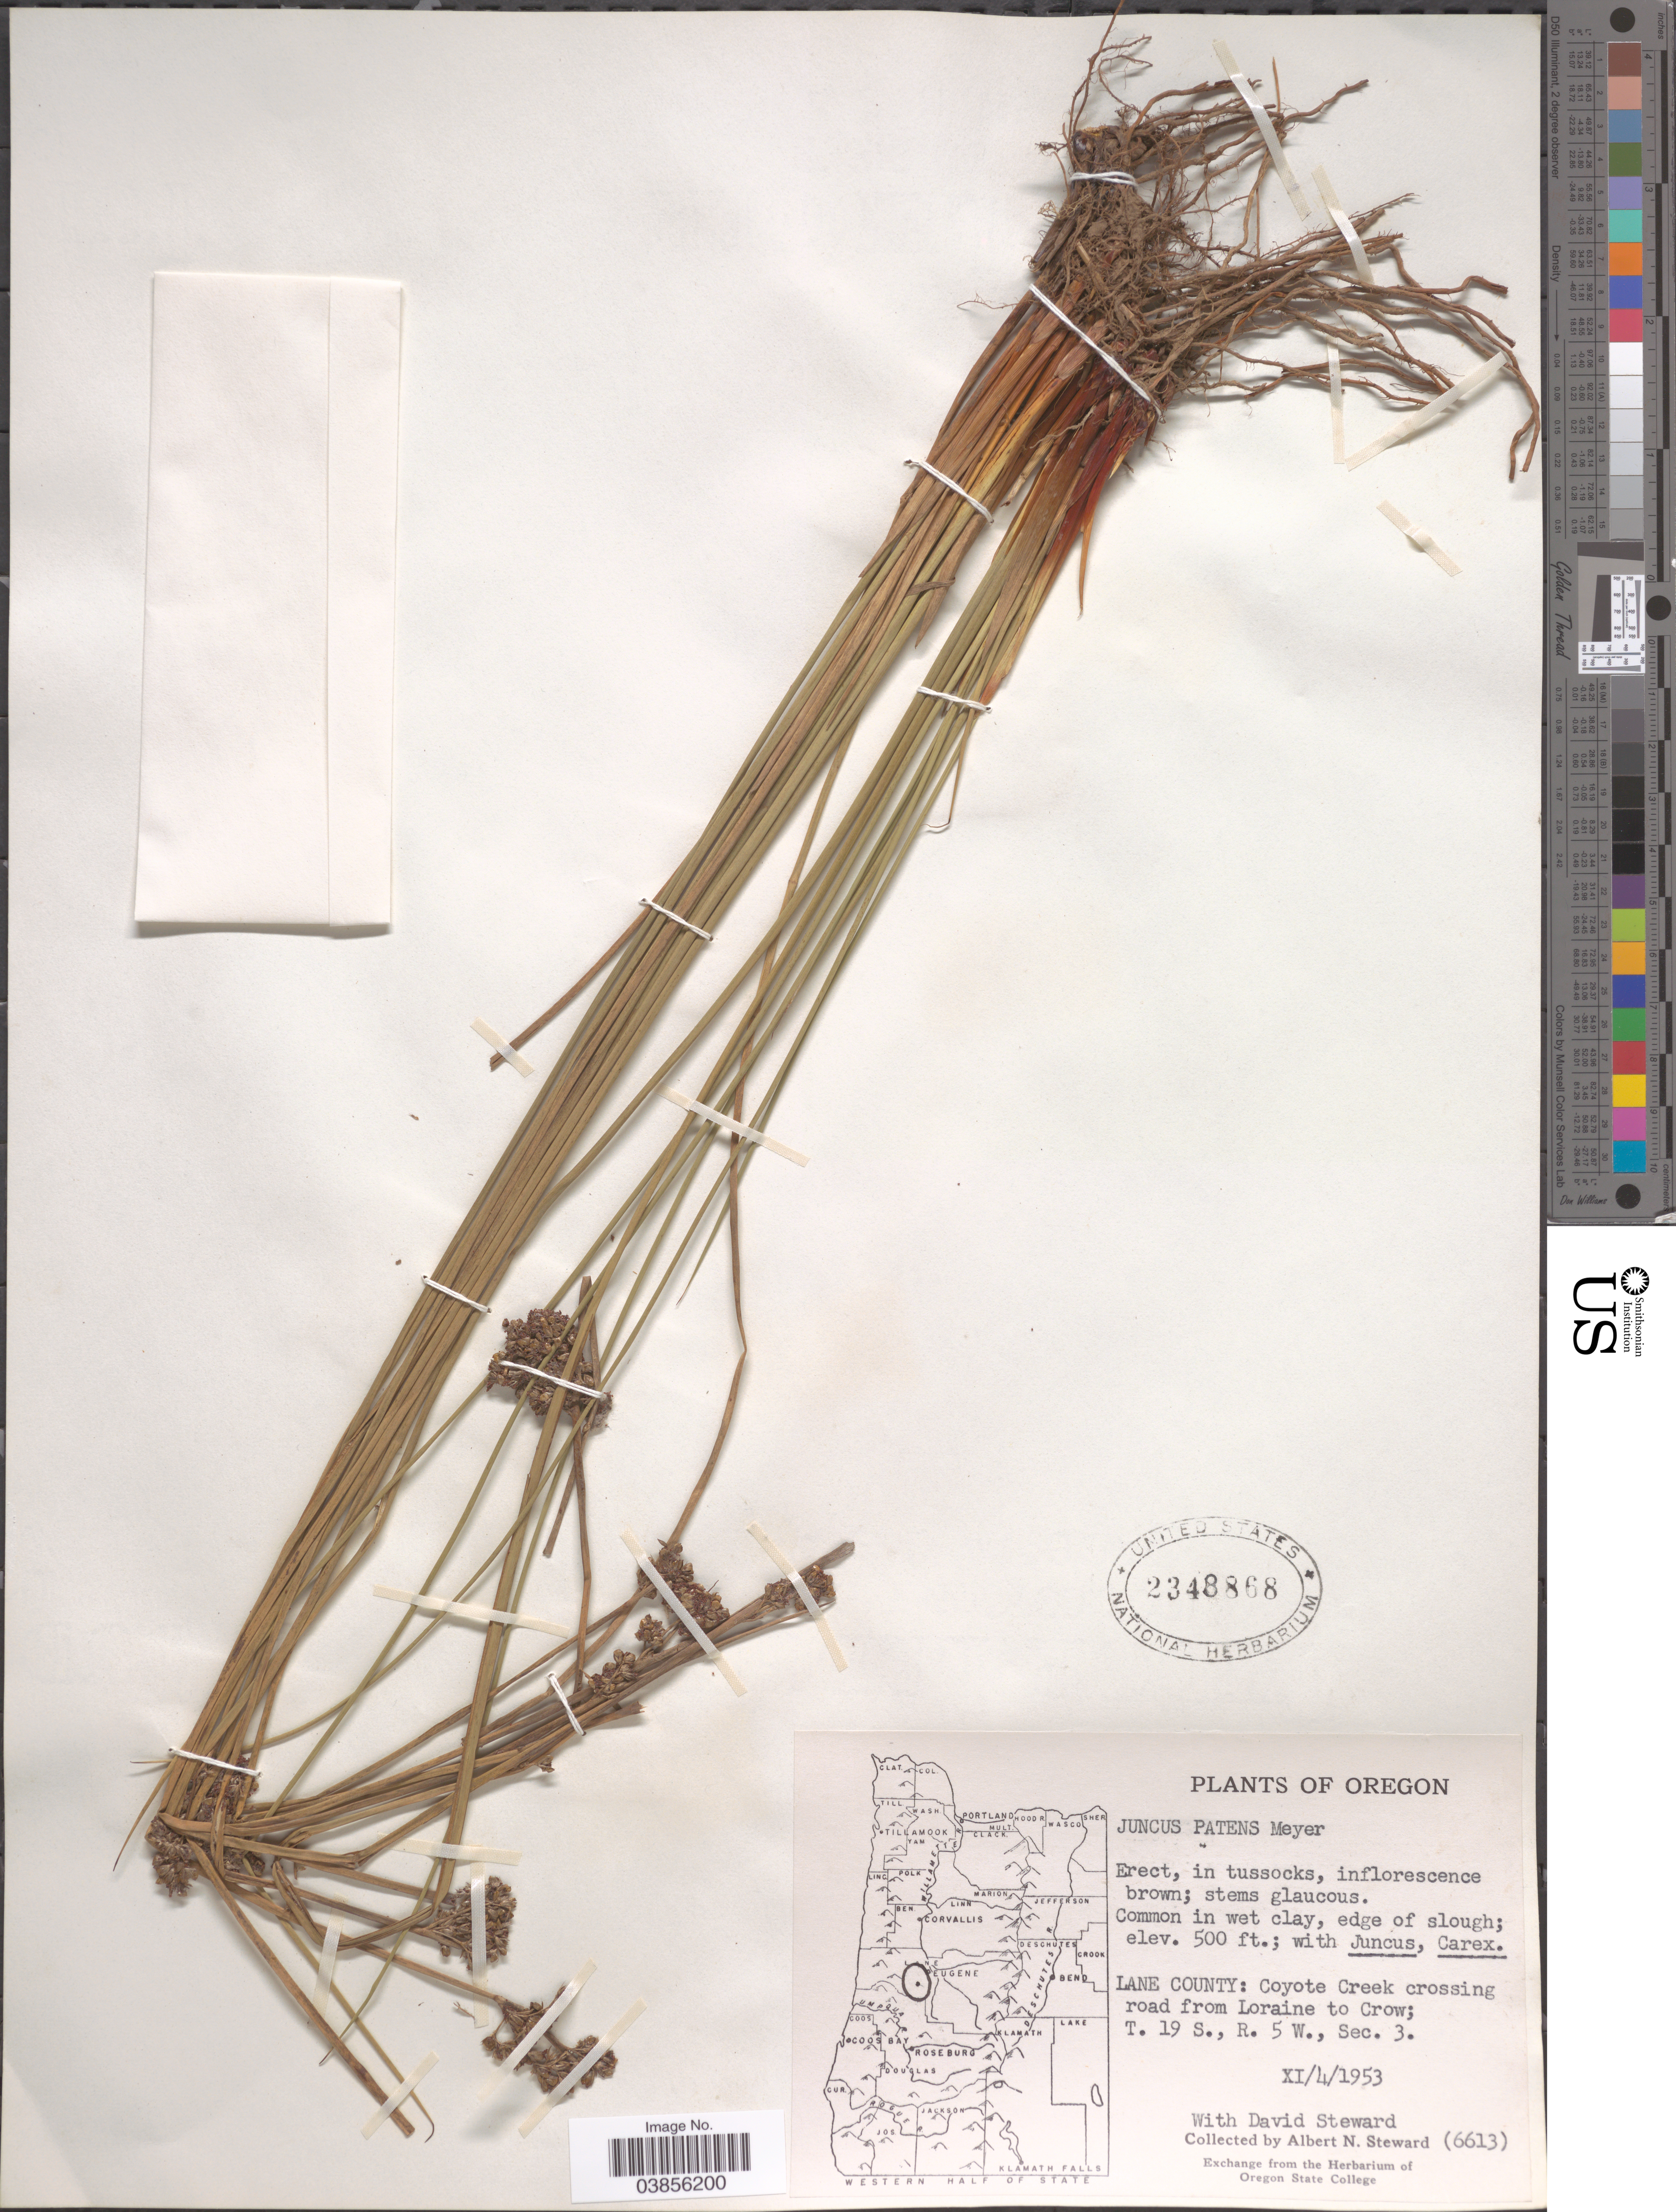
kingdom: Plantae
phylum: Tracheophyta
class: Liliopsida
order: Poales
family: Juncaceae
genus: Juncus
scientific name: Juncus patens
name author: E. Mey.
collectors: D. Steward & A. N. Steward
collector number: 6613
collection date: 1953-11-04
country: United States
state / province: Oregon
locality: Lane County: Coyote Creek crossing road from Loraine to Crow; T. 19 S., R. 5 W., Sec. 3.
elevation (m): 152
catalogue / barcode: US 2348868